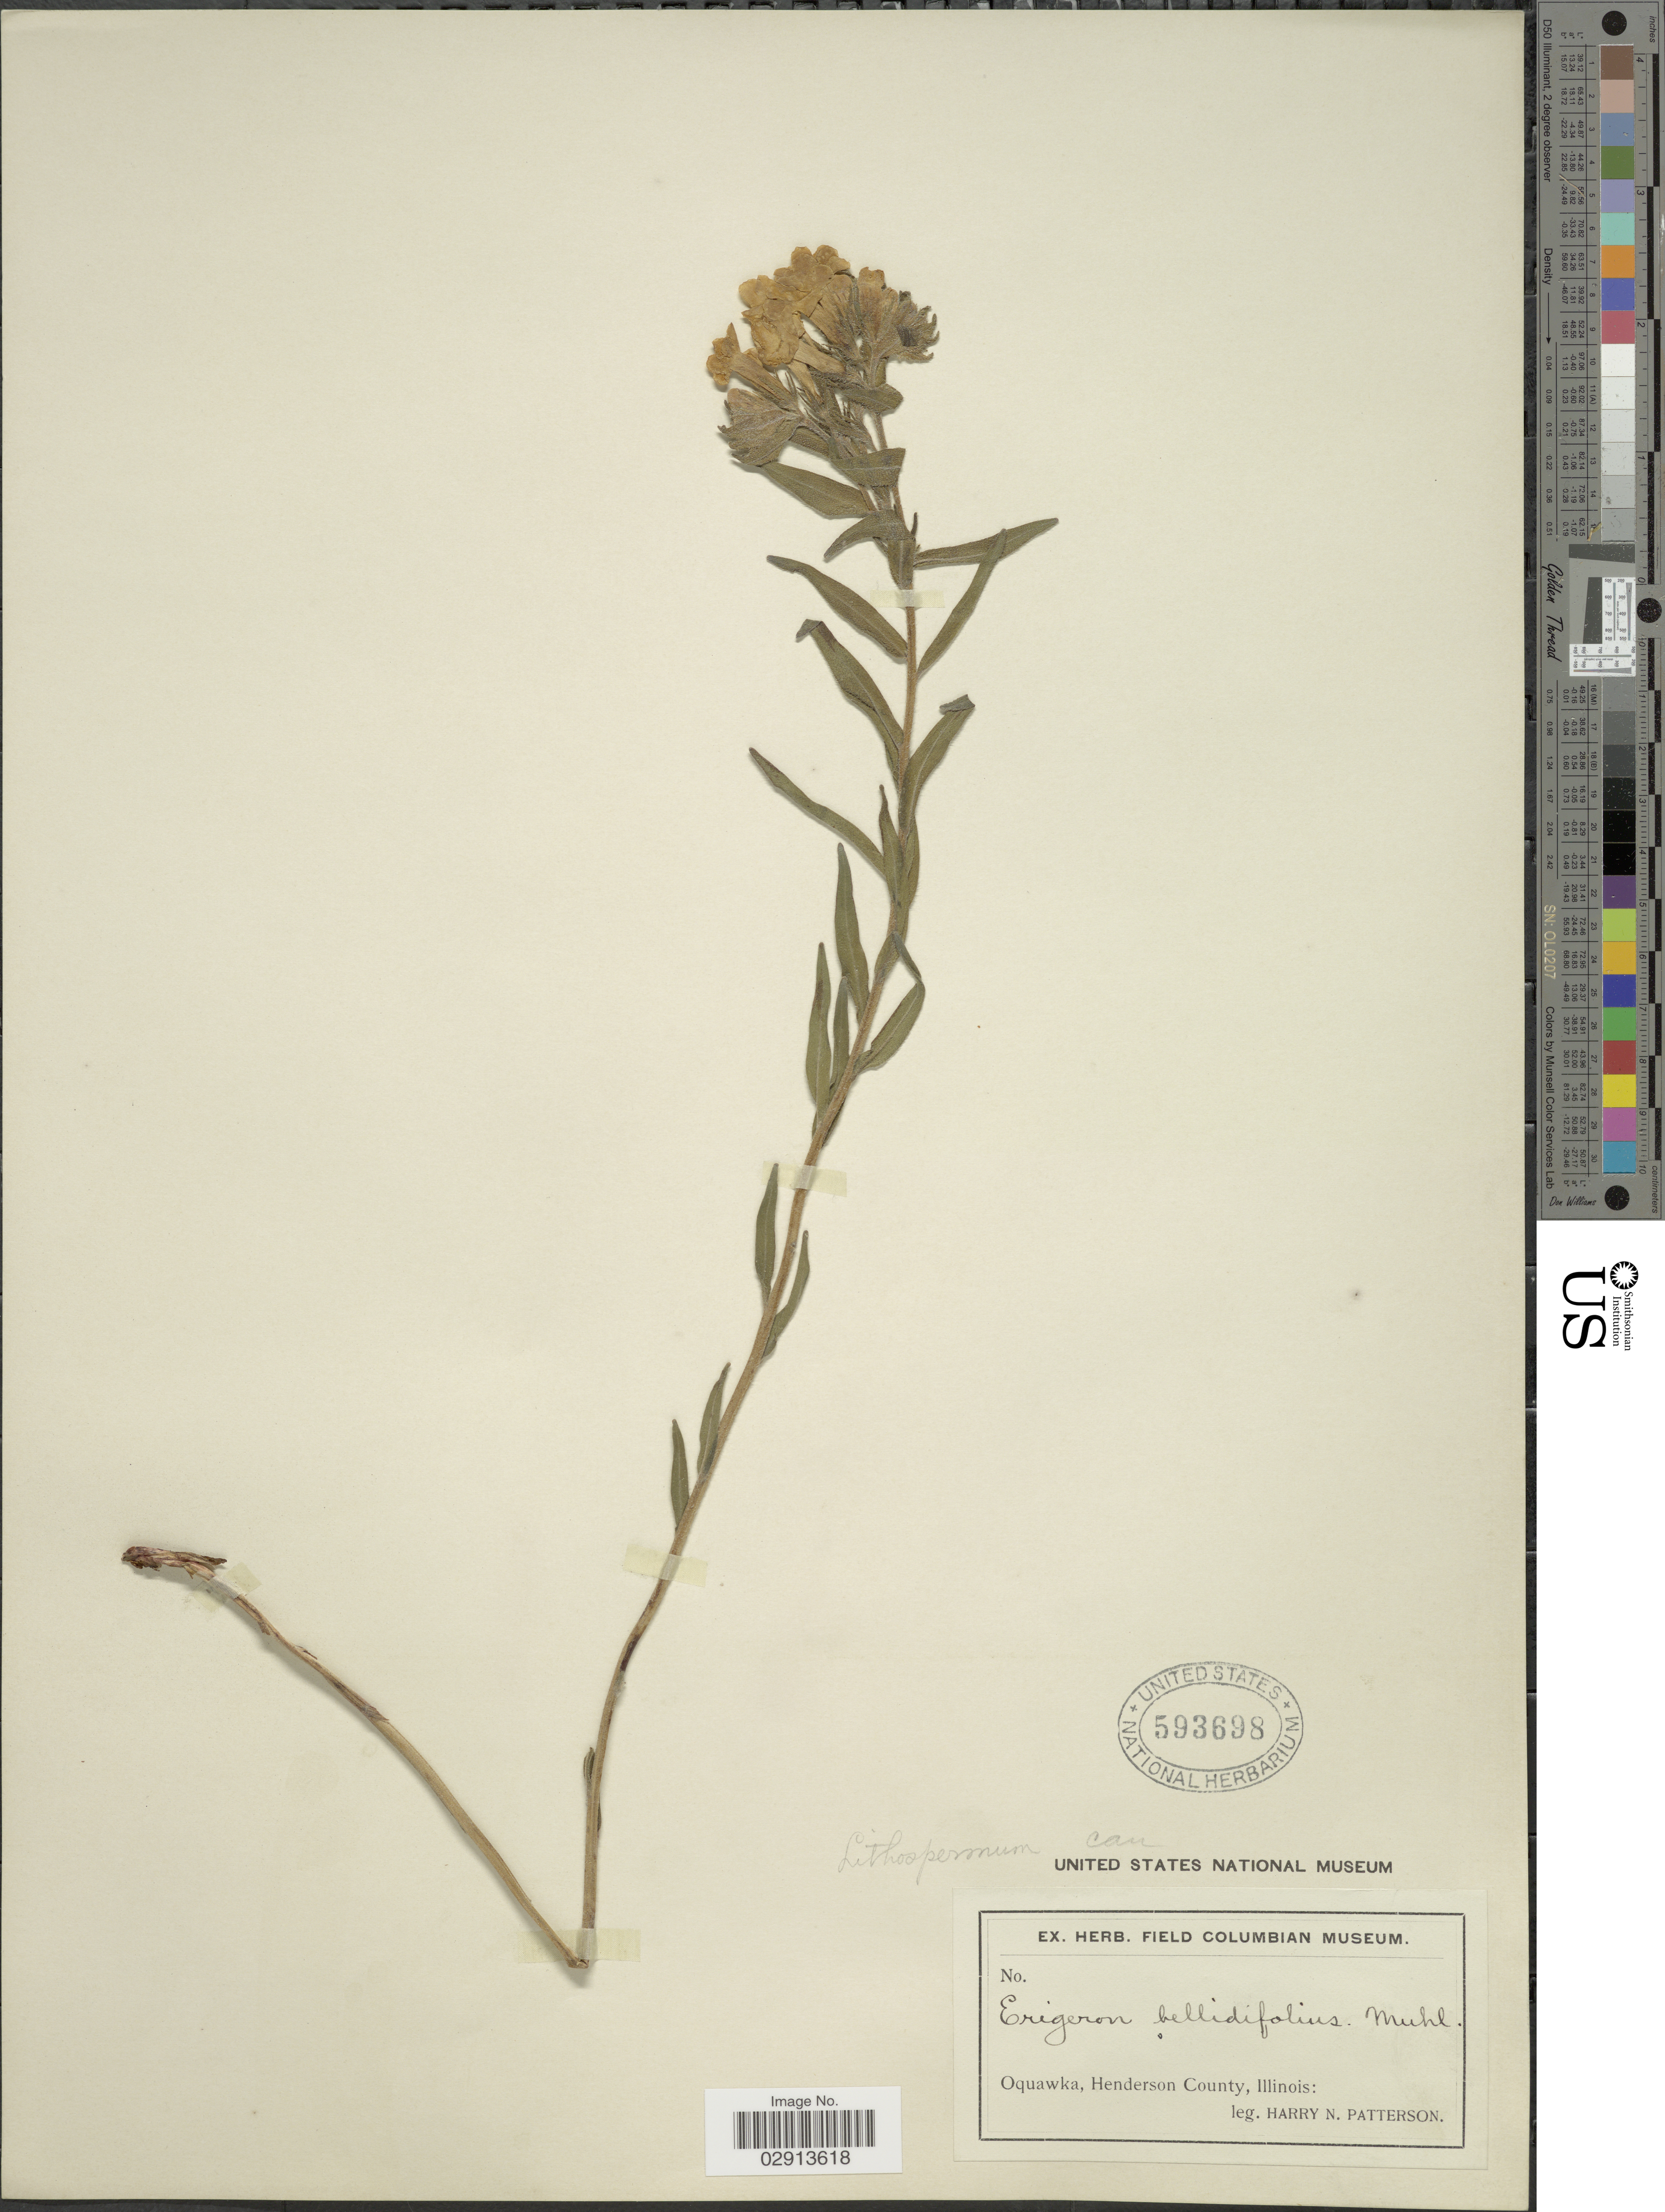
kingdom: Plantae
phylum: Tracheophyta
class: Magnoliopsida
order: Boraginales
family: Boraginaceae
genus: Lithospermum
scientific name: Lithospermum canescens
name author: (Michx.) Lehm.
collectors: H. N. Patterson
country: United States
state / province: Illinois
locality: Oquawka, Henderson County.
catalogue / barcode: US 593698